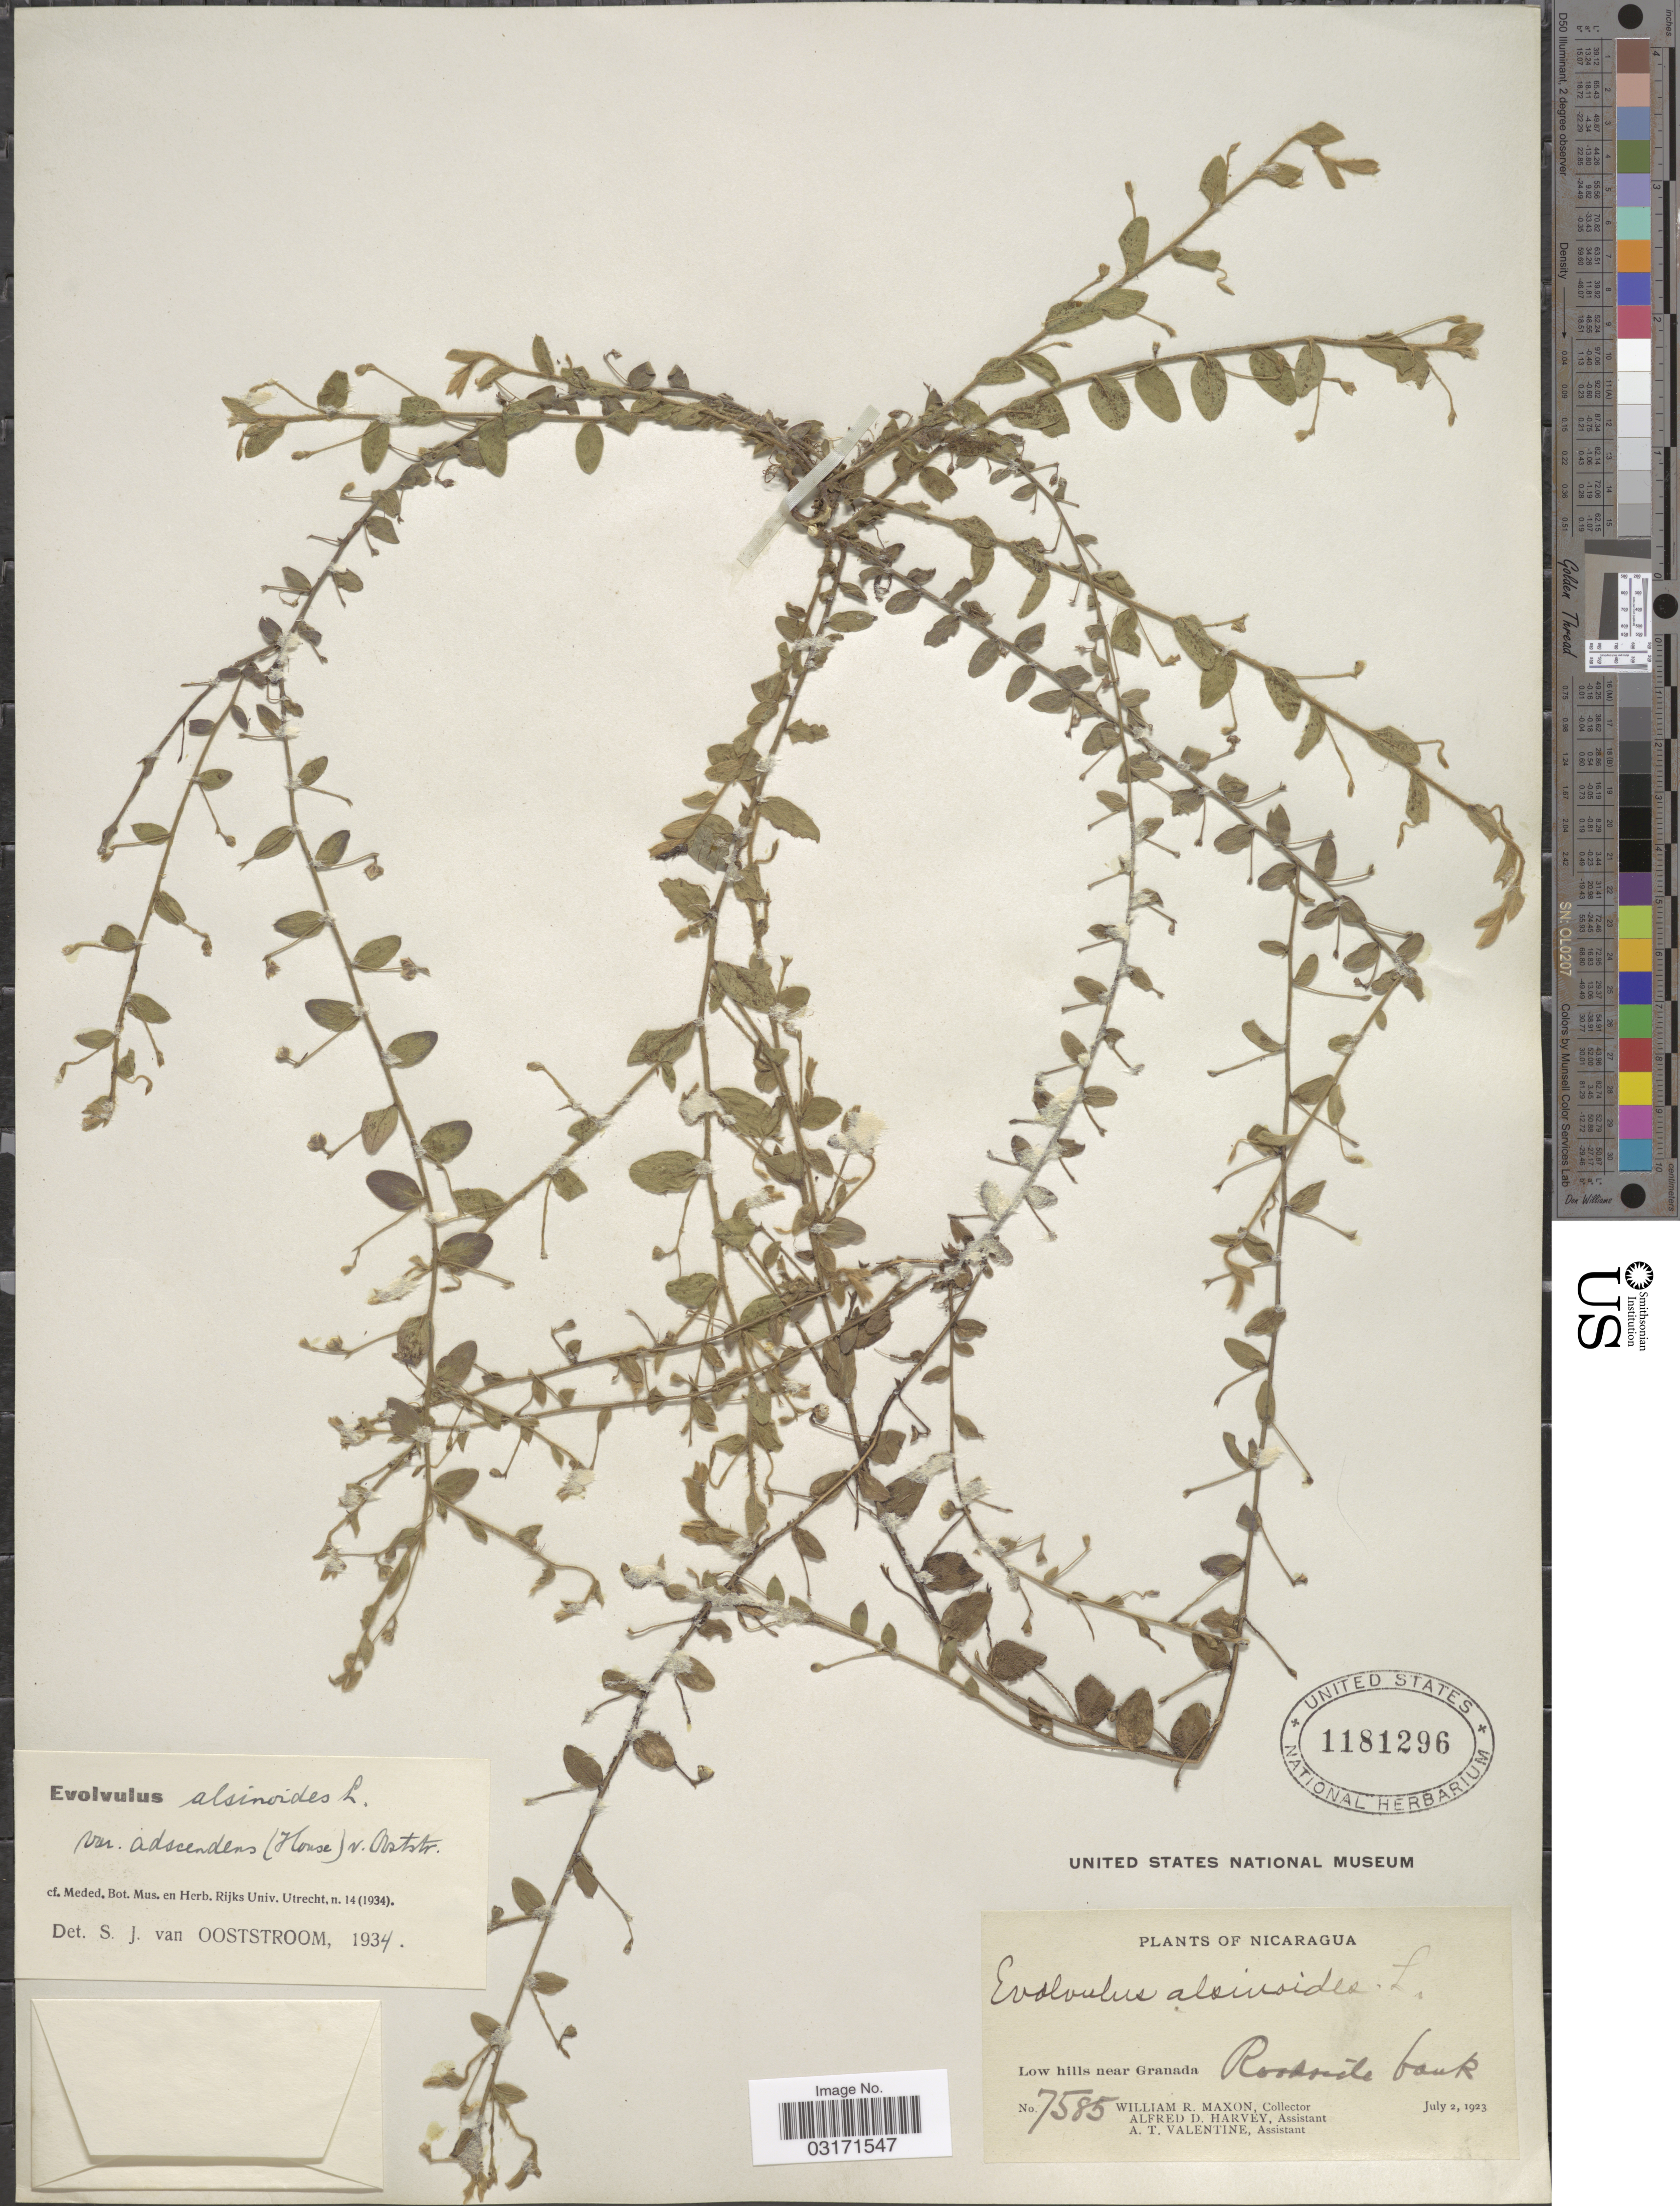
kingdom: Plantae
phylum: Tracheophyta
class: Magnoliopsida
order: Solanales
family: Convolvulaceae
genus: Evolvulus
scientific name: Evolvulus alsinoides var. adscendens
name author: (House) Ooststr.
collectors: W. R. Maxon, A. D. Harvey & A. Valentine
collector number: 7585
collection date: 1923-07-02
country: Nicaragua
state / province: Granada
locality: Low hills near Granada, Roadside bank.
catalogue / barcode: US 1181296